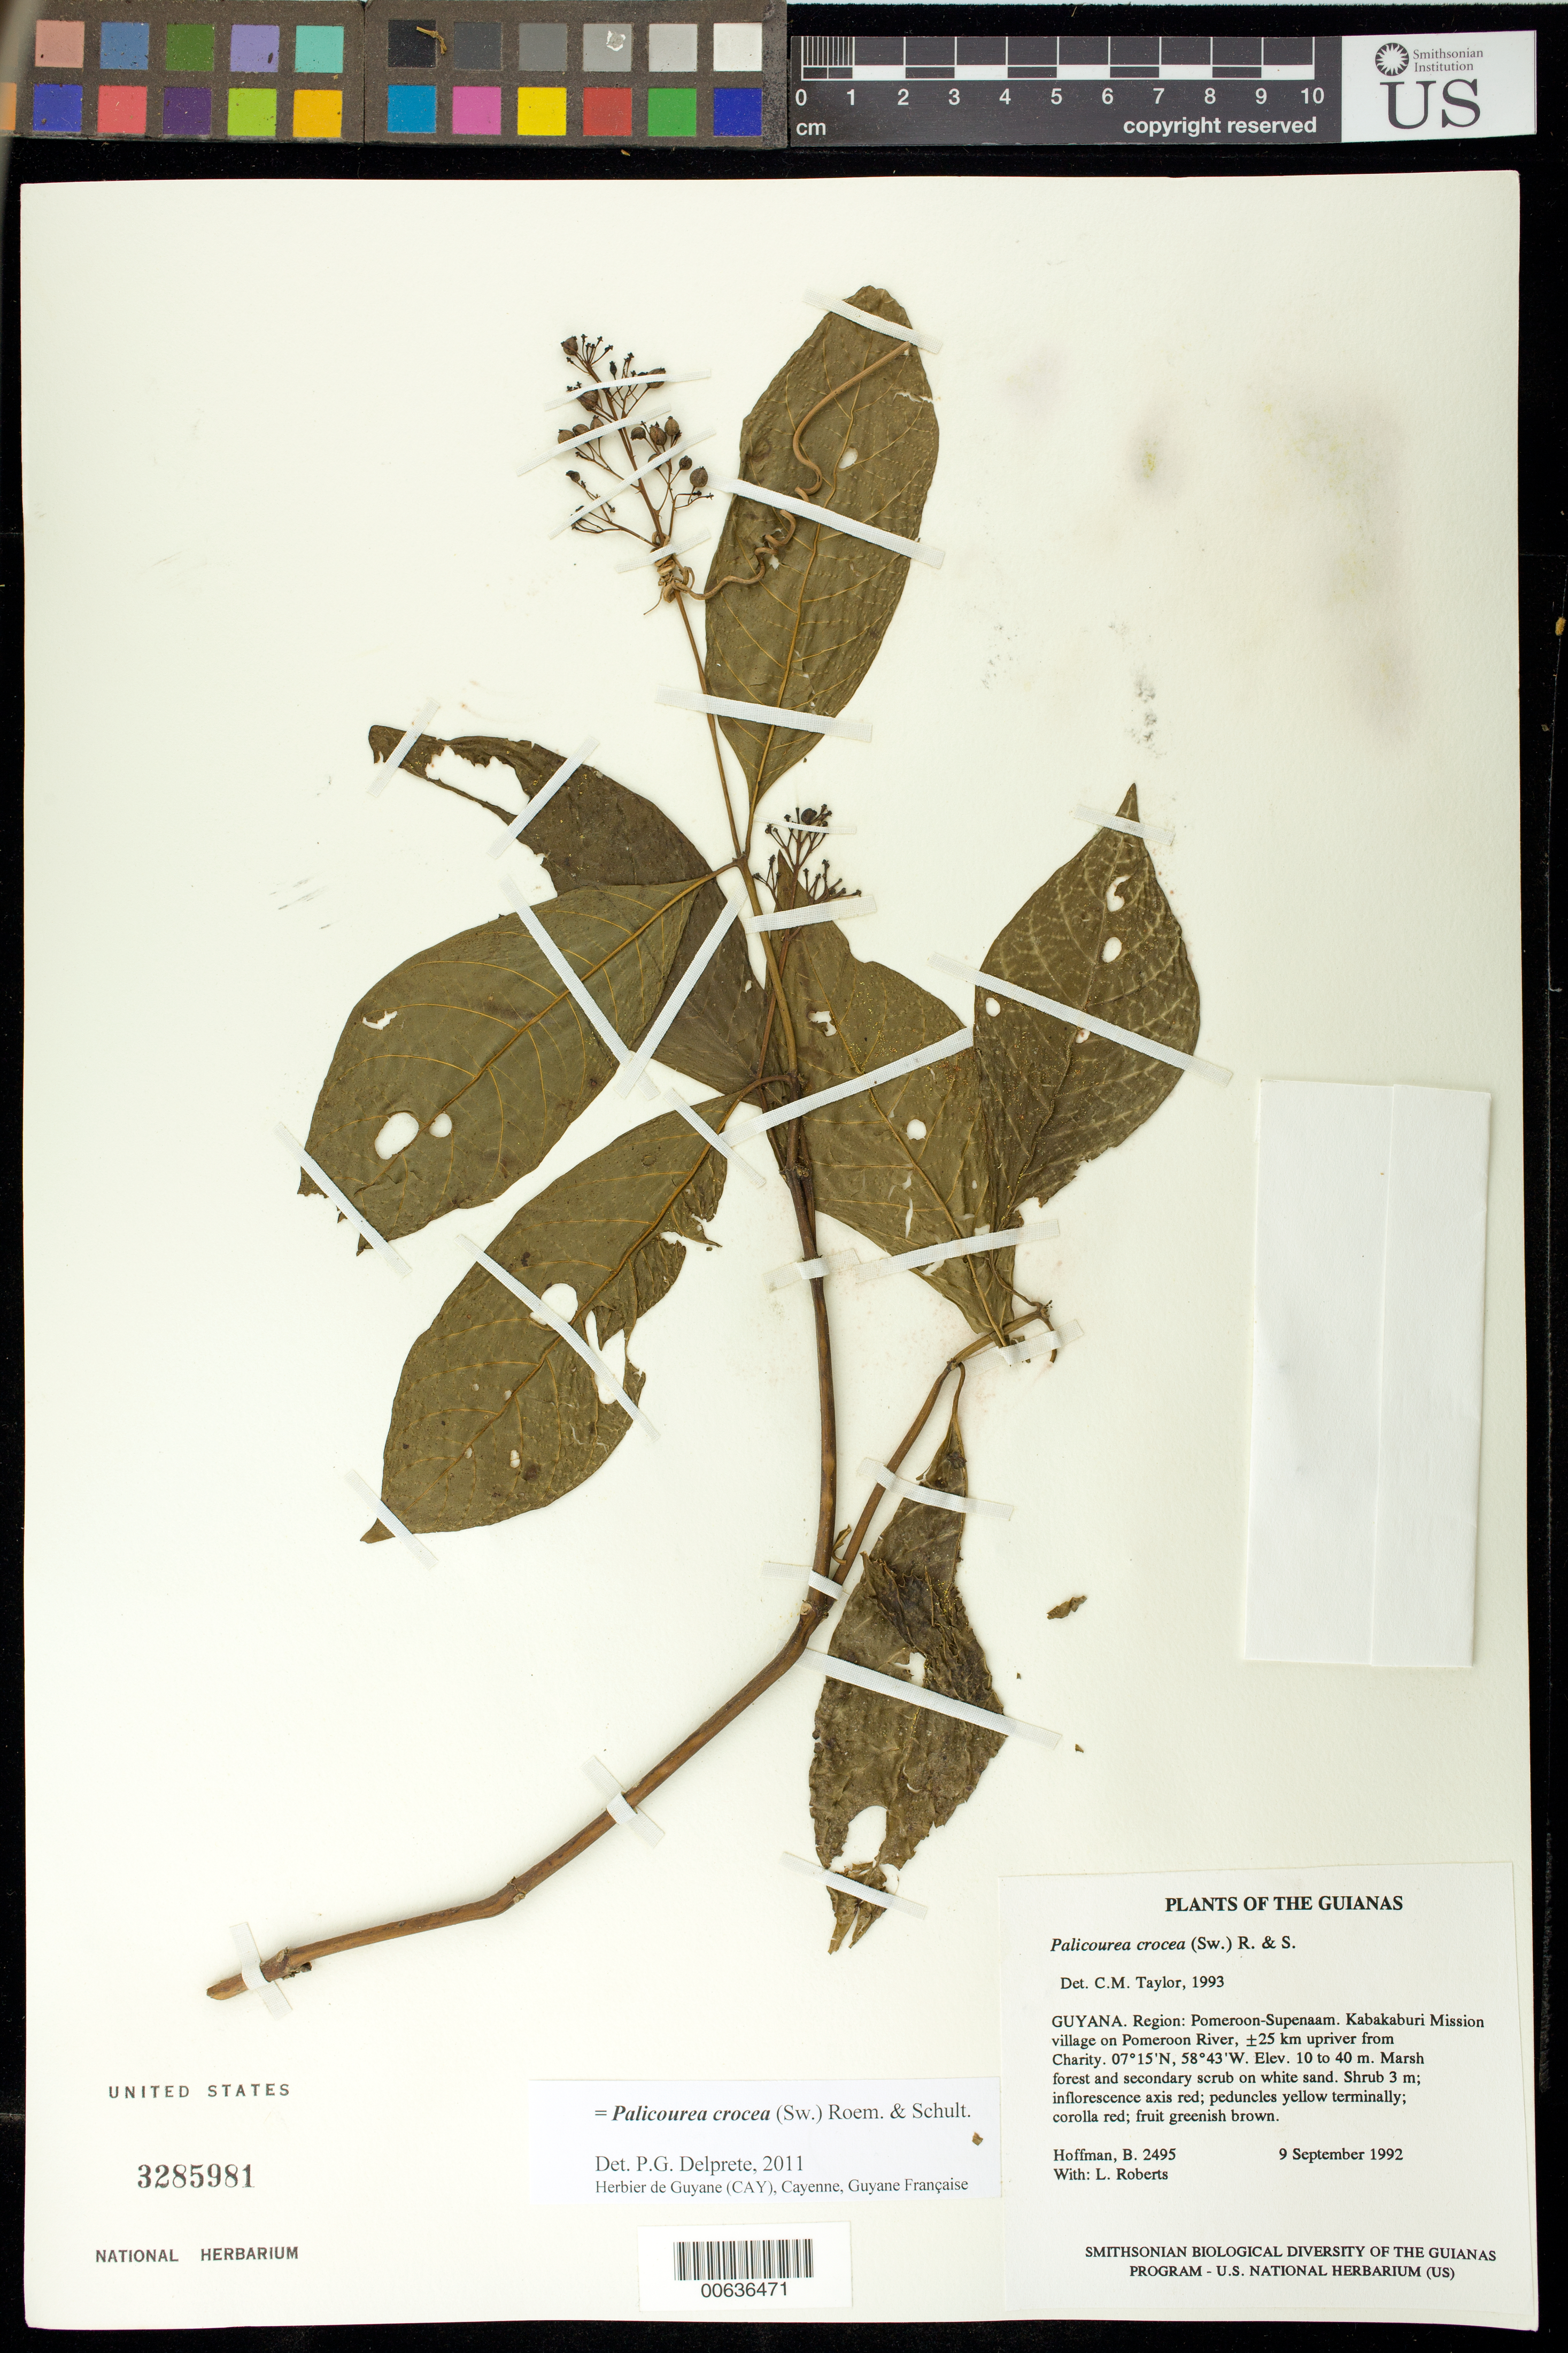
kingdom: Plantae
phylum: Tracheophyta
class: Magnoliopsida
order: Gentianales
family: Rubiaceae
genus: Palicourea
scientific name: Palicourea crocea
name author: (Sw.) Schult.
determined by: Delprete, P. G., Herb. de Guyane Cay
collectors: B. Hoffman & L. Roberts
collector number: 2495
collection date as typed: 9 September 1992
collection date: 1992-09-09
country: Guyana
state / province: Pomeroon-Supenaam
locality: Kabakaburi Mission village, on Pomeroon River, ±25 km upriver from Charity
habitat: Marsh forest and secondary scrub on white sand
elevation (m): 10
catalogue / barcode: US 3285981